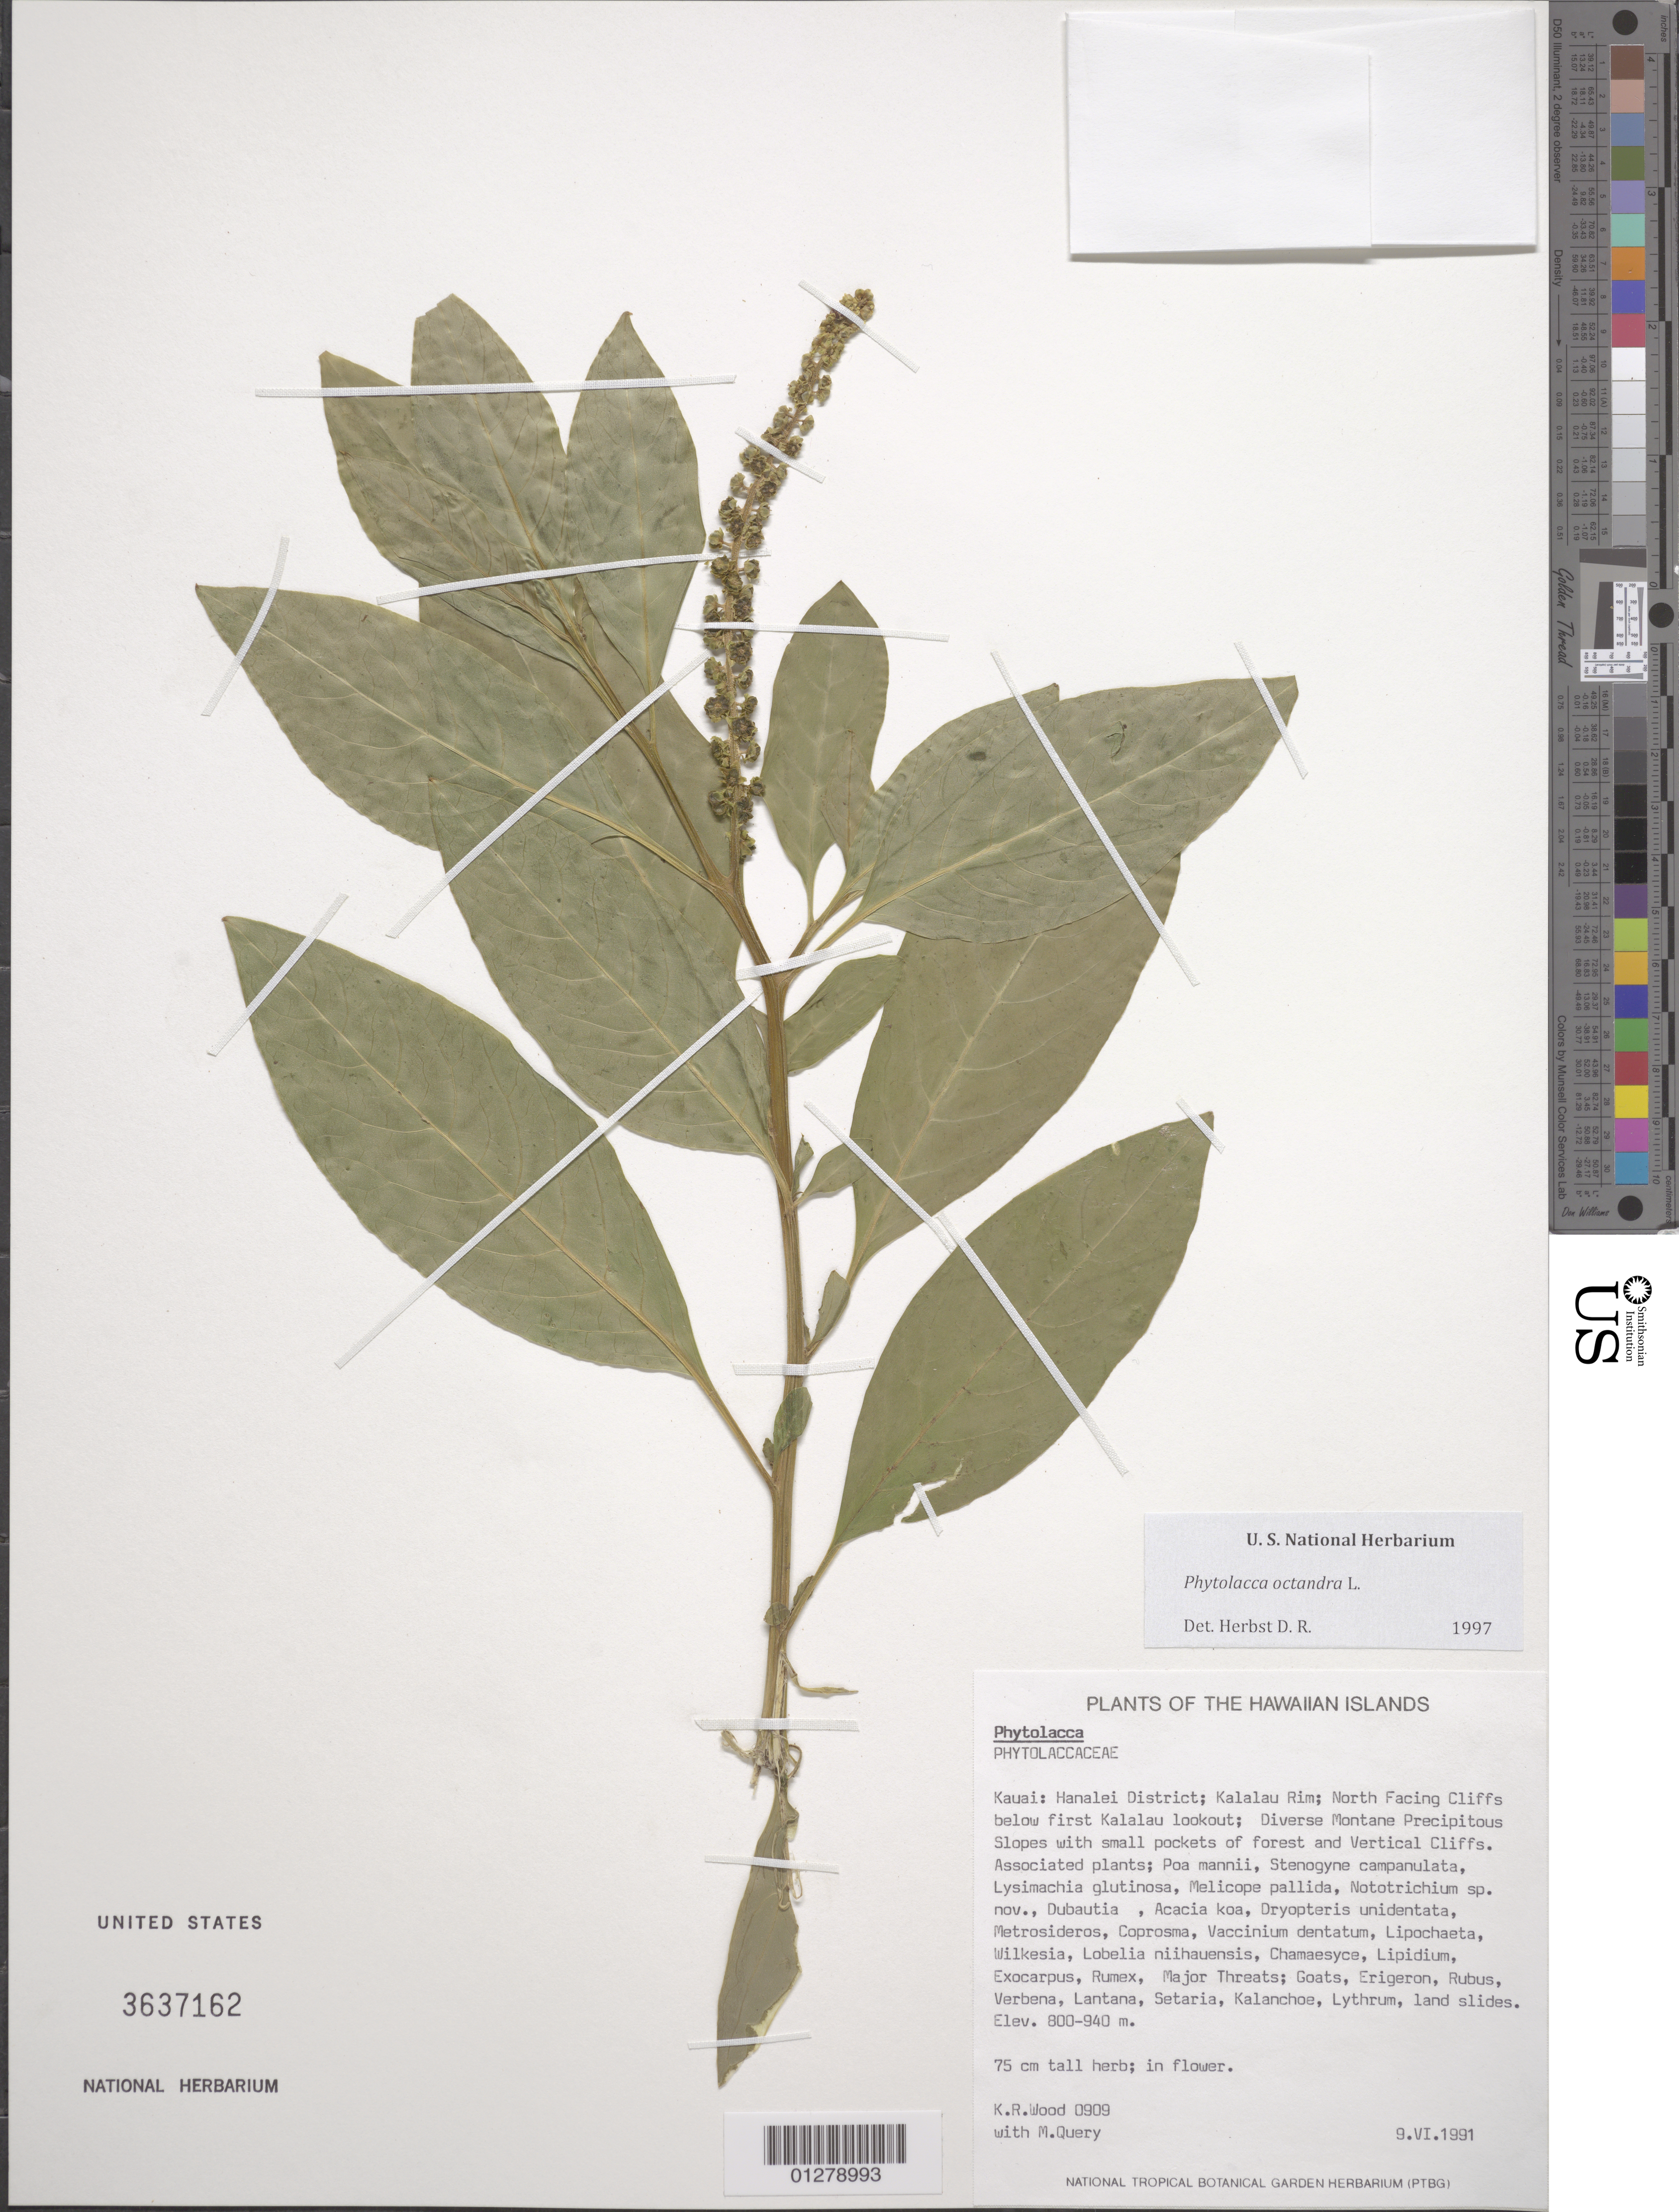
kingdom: Plantae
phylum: Tracheophyta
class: Magnoliopsida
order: Caryophyllales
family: Phytolaccaceae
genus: Phytolacca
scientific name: Phytolacca octandra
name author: L.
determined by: Herbst, D. R.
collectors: K. R. Wood & M. Query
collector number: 0909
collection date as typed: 6.VI.1991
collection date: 1991-06-06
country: United States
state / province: Hawaii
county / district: Kauai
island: Kaua'i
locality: Hanalei district, Kalalau Rim, north facing cliffs below first Kalalau lookout.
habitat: Diverse montane precipitous slopes with small pockets of forest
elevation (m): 800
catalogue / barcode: US 3637162